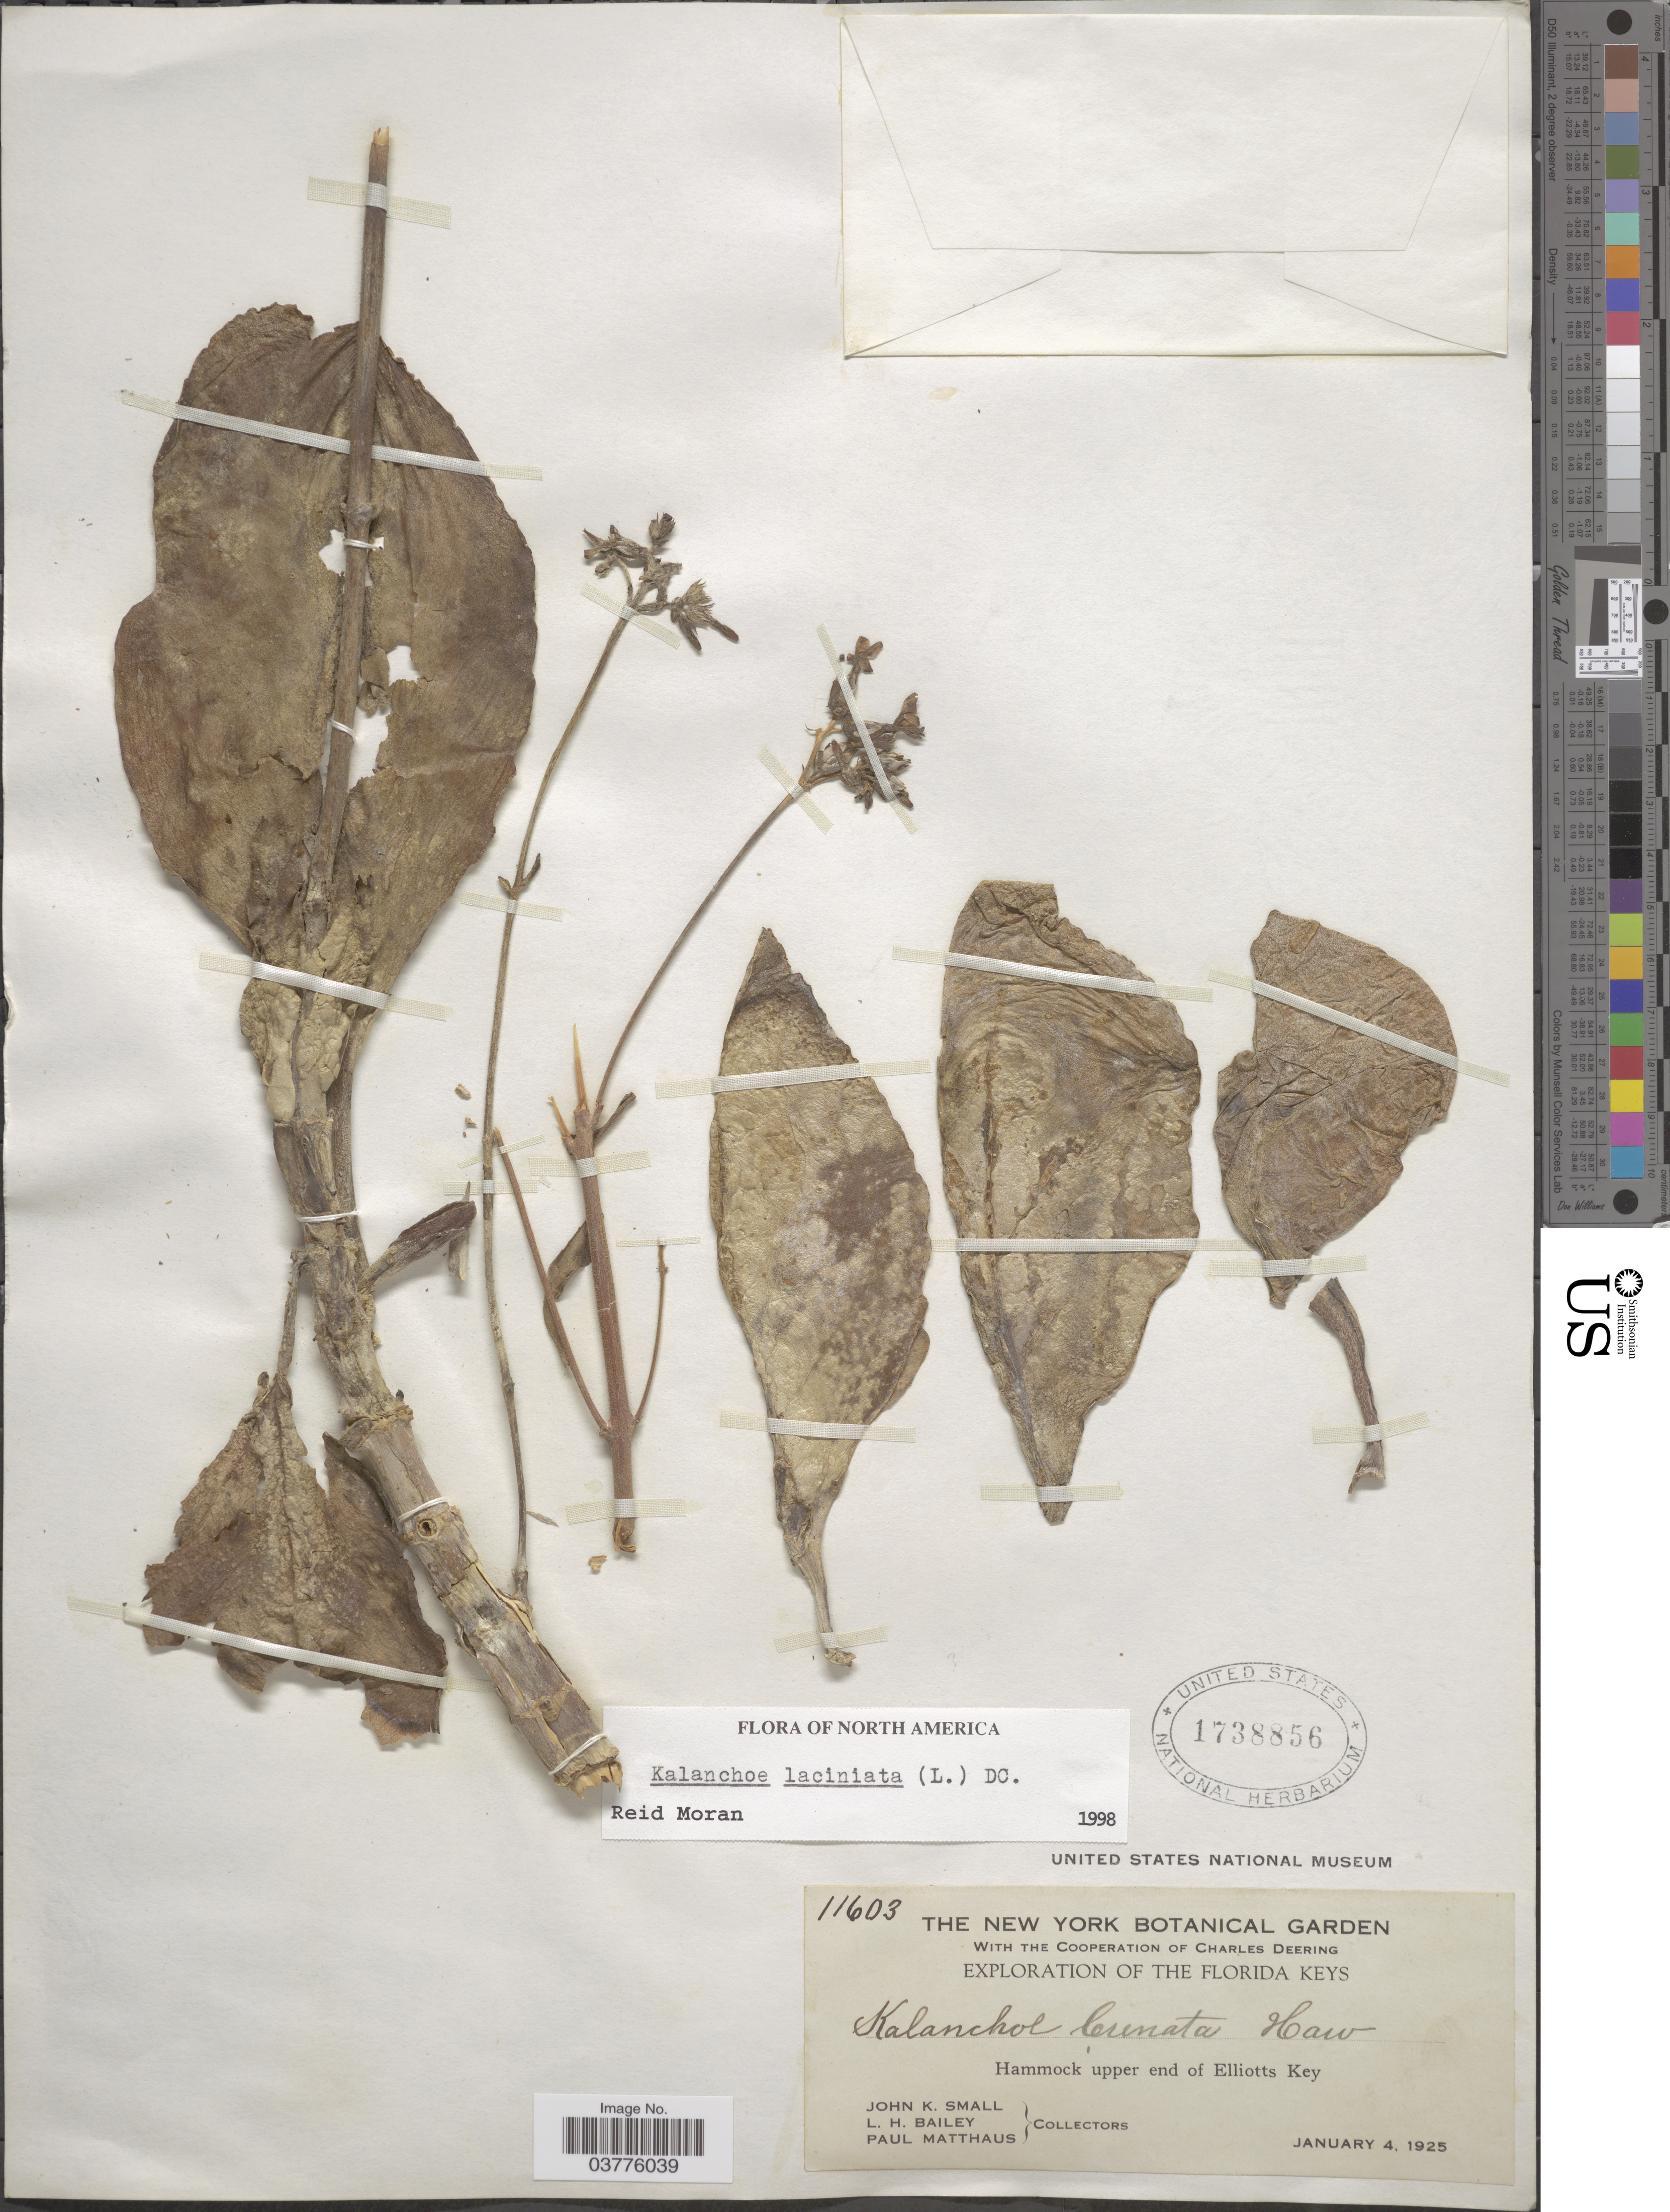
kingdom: Plantae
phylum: Tracheophyta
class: Magnoliopsida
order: Saxifragales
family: Crassulaceae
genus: Kalanchoe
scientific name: Kalanchoe laciniata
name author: (L.) DC.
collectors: J. K. Small, L. H. Bailey & P. Matthaus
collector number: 11603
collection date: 1925-01-04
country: United States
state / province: Florida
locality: The Florida Keys. Hammock upper end of Elliotts Key.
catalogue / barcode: US 1738856